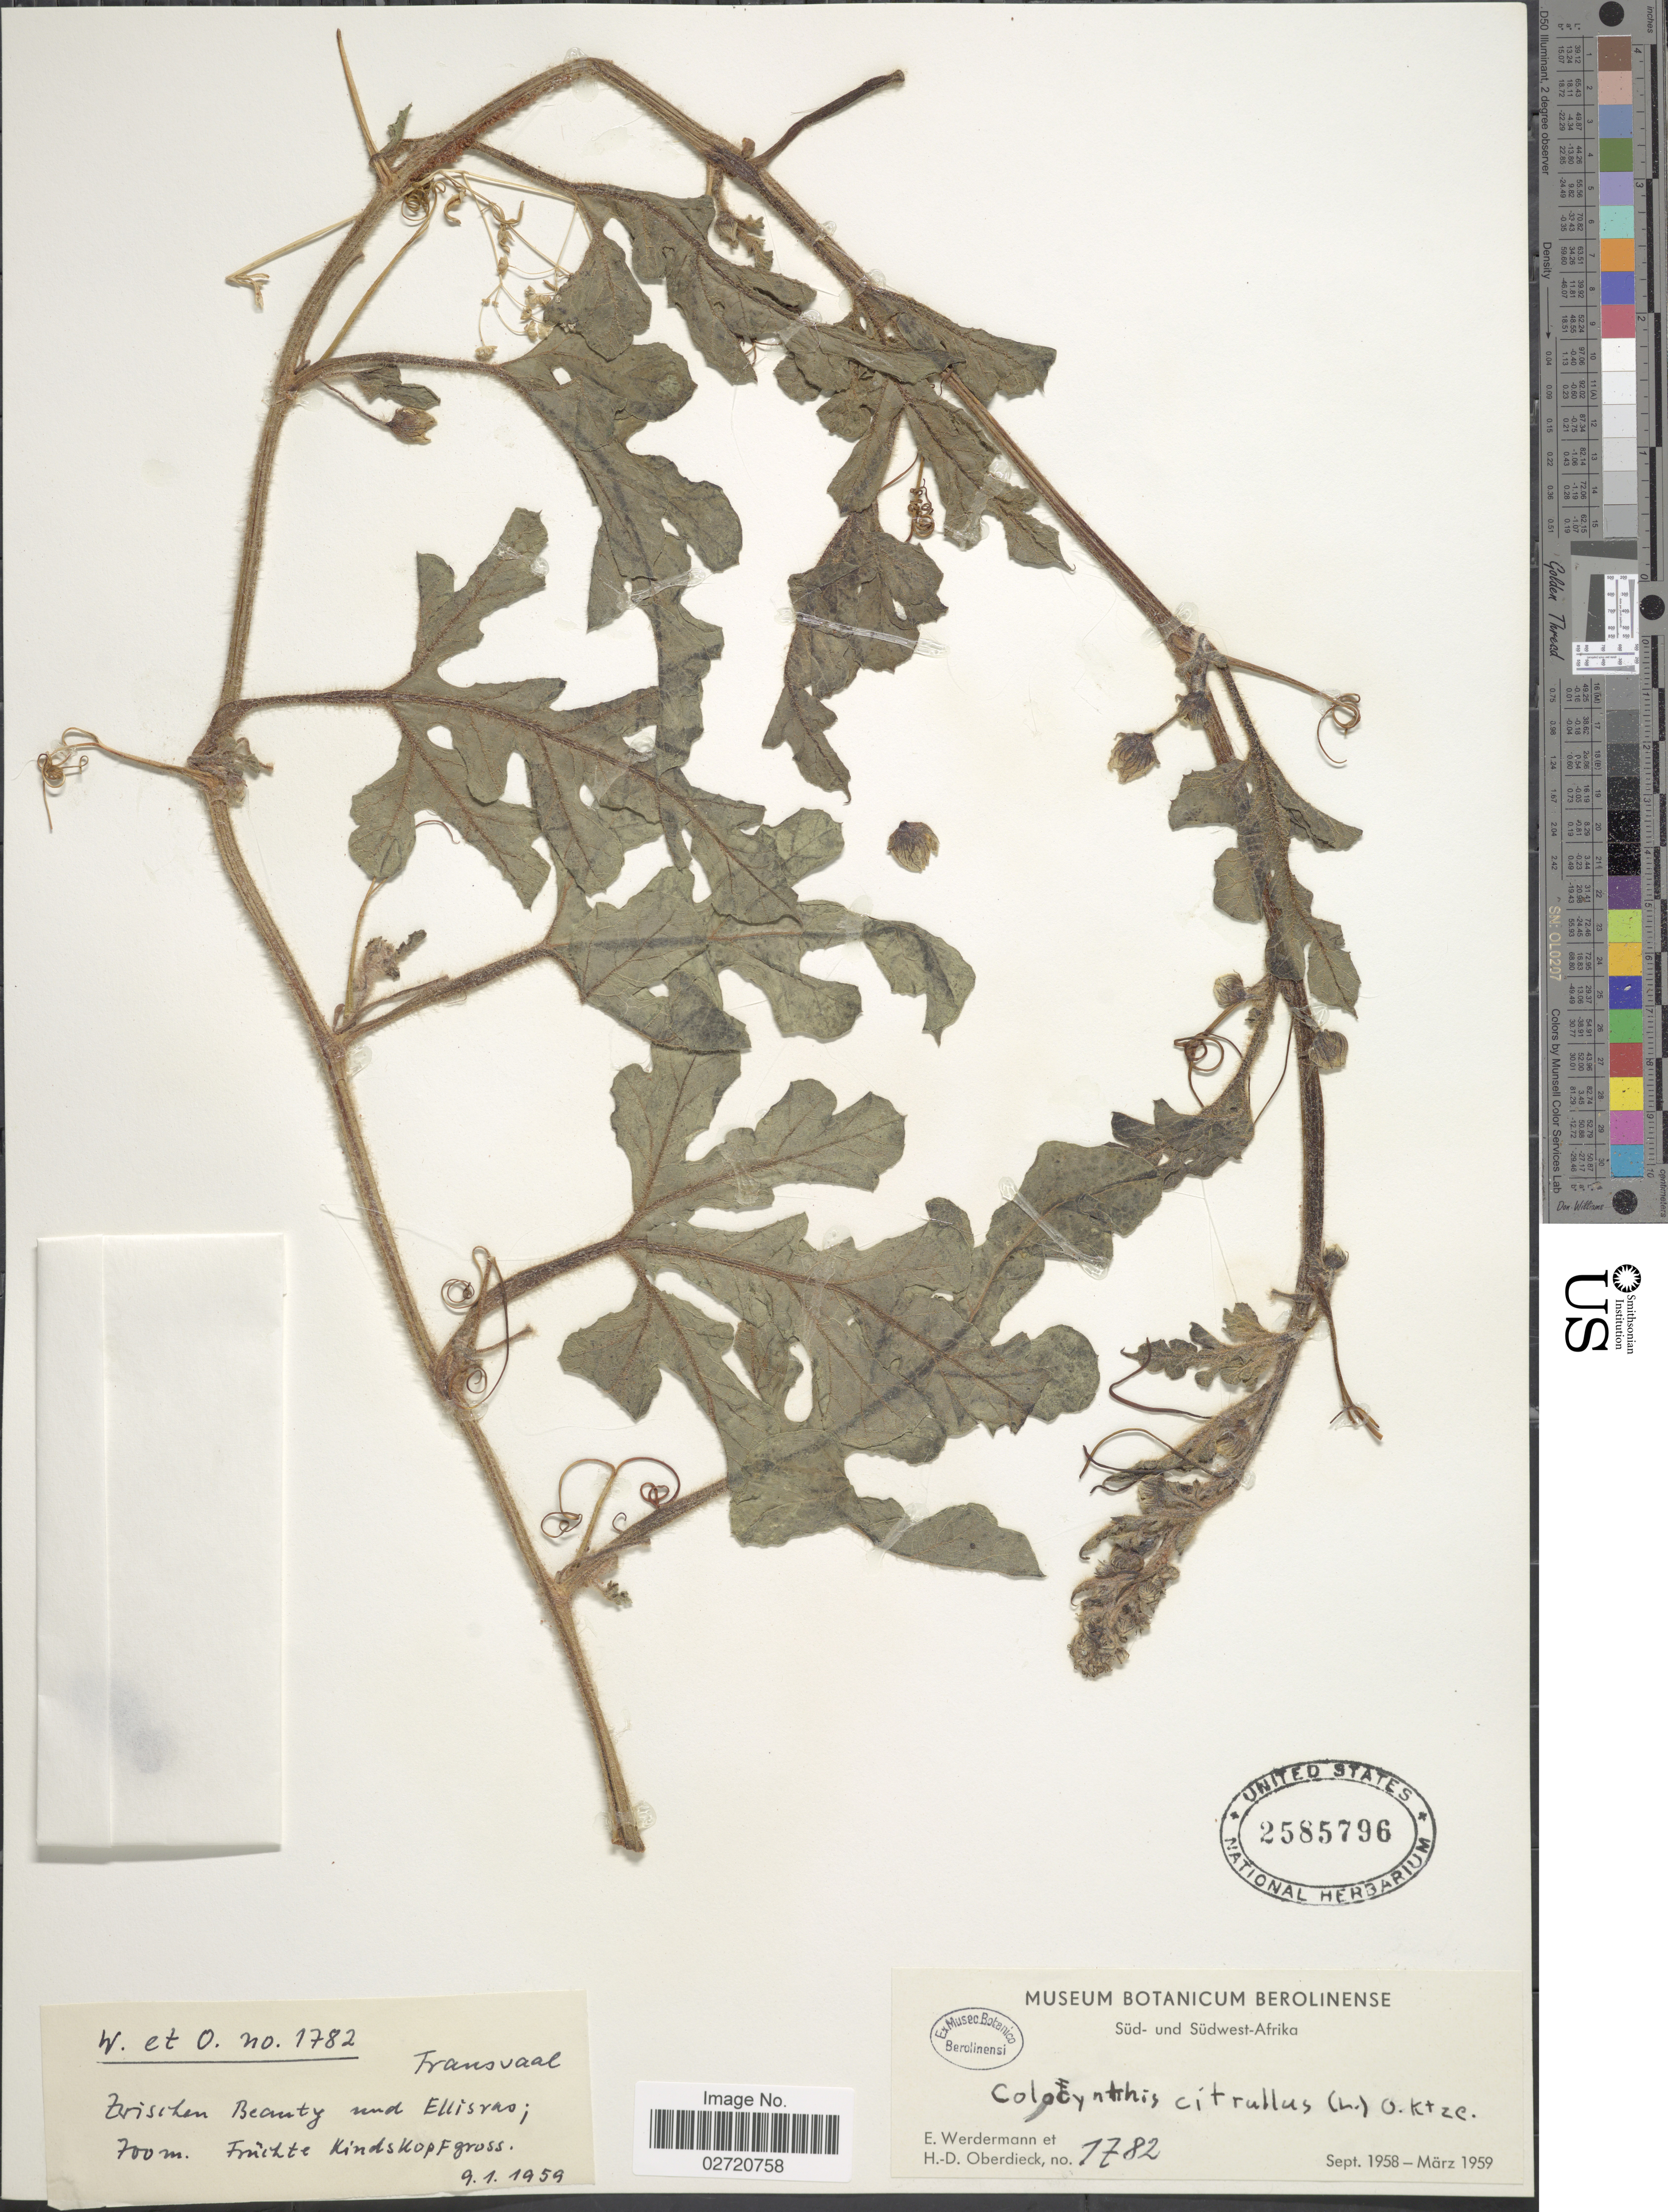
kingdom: Plantae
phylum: Tracheophyta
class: Magnoliopsida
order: Cucurbitales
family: Cucurbitaceae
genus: Citrullus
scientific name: Citrullus colocynthis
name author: (L.) Schrad.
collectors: E. Werdermann & H. Oberdieck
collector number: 1782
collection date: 1959-01-09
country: South Africa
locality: Sud- und Sudwest-Africa. Transvaal. Zwischen Beauty und Ellisras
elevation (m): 700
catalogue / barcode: US 2585796